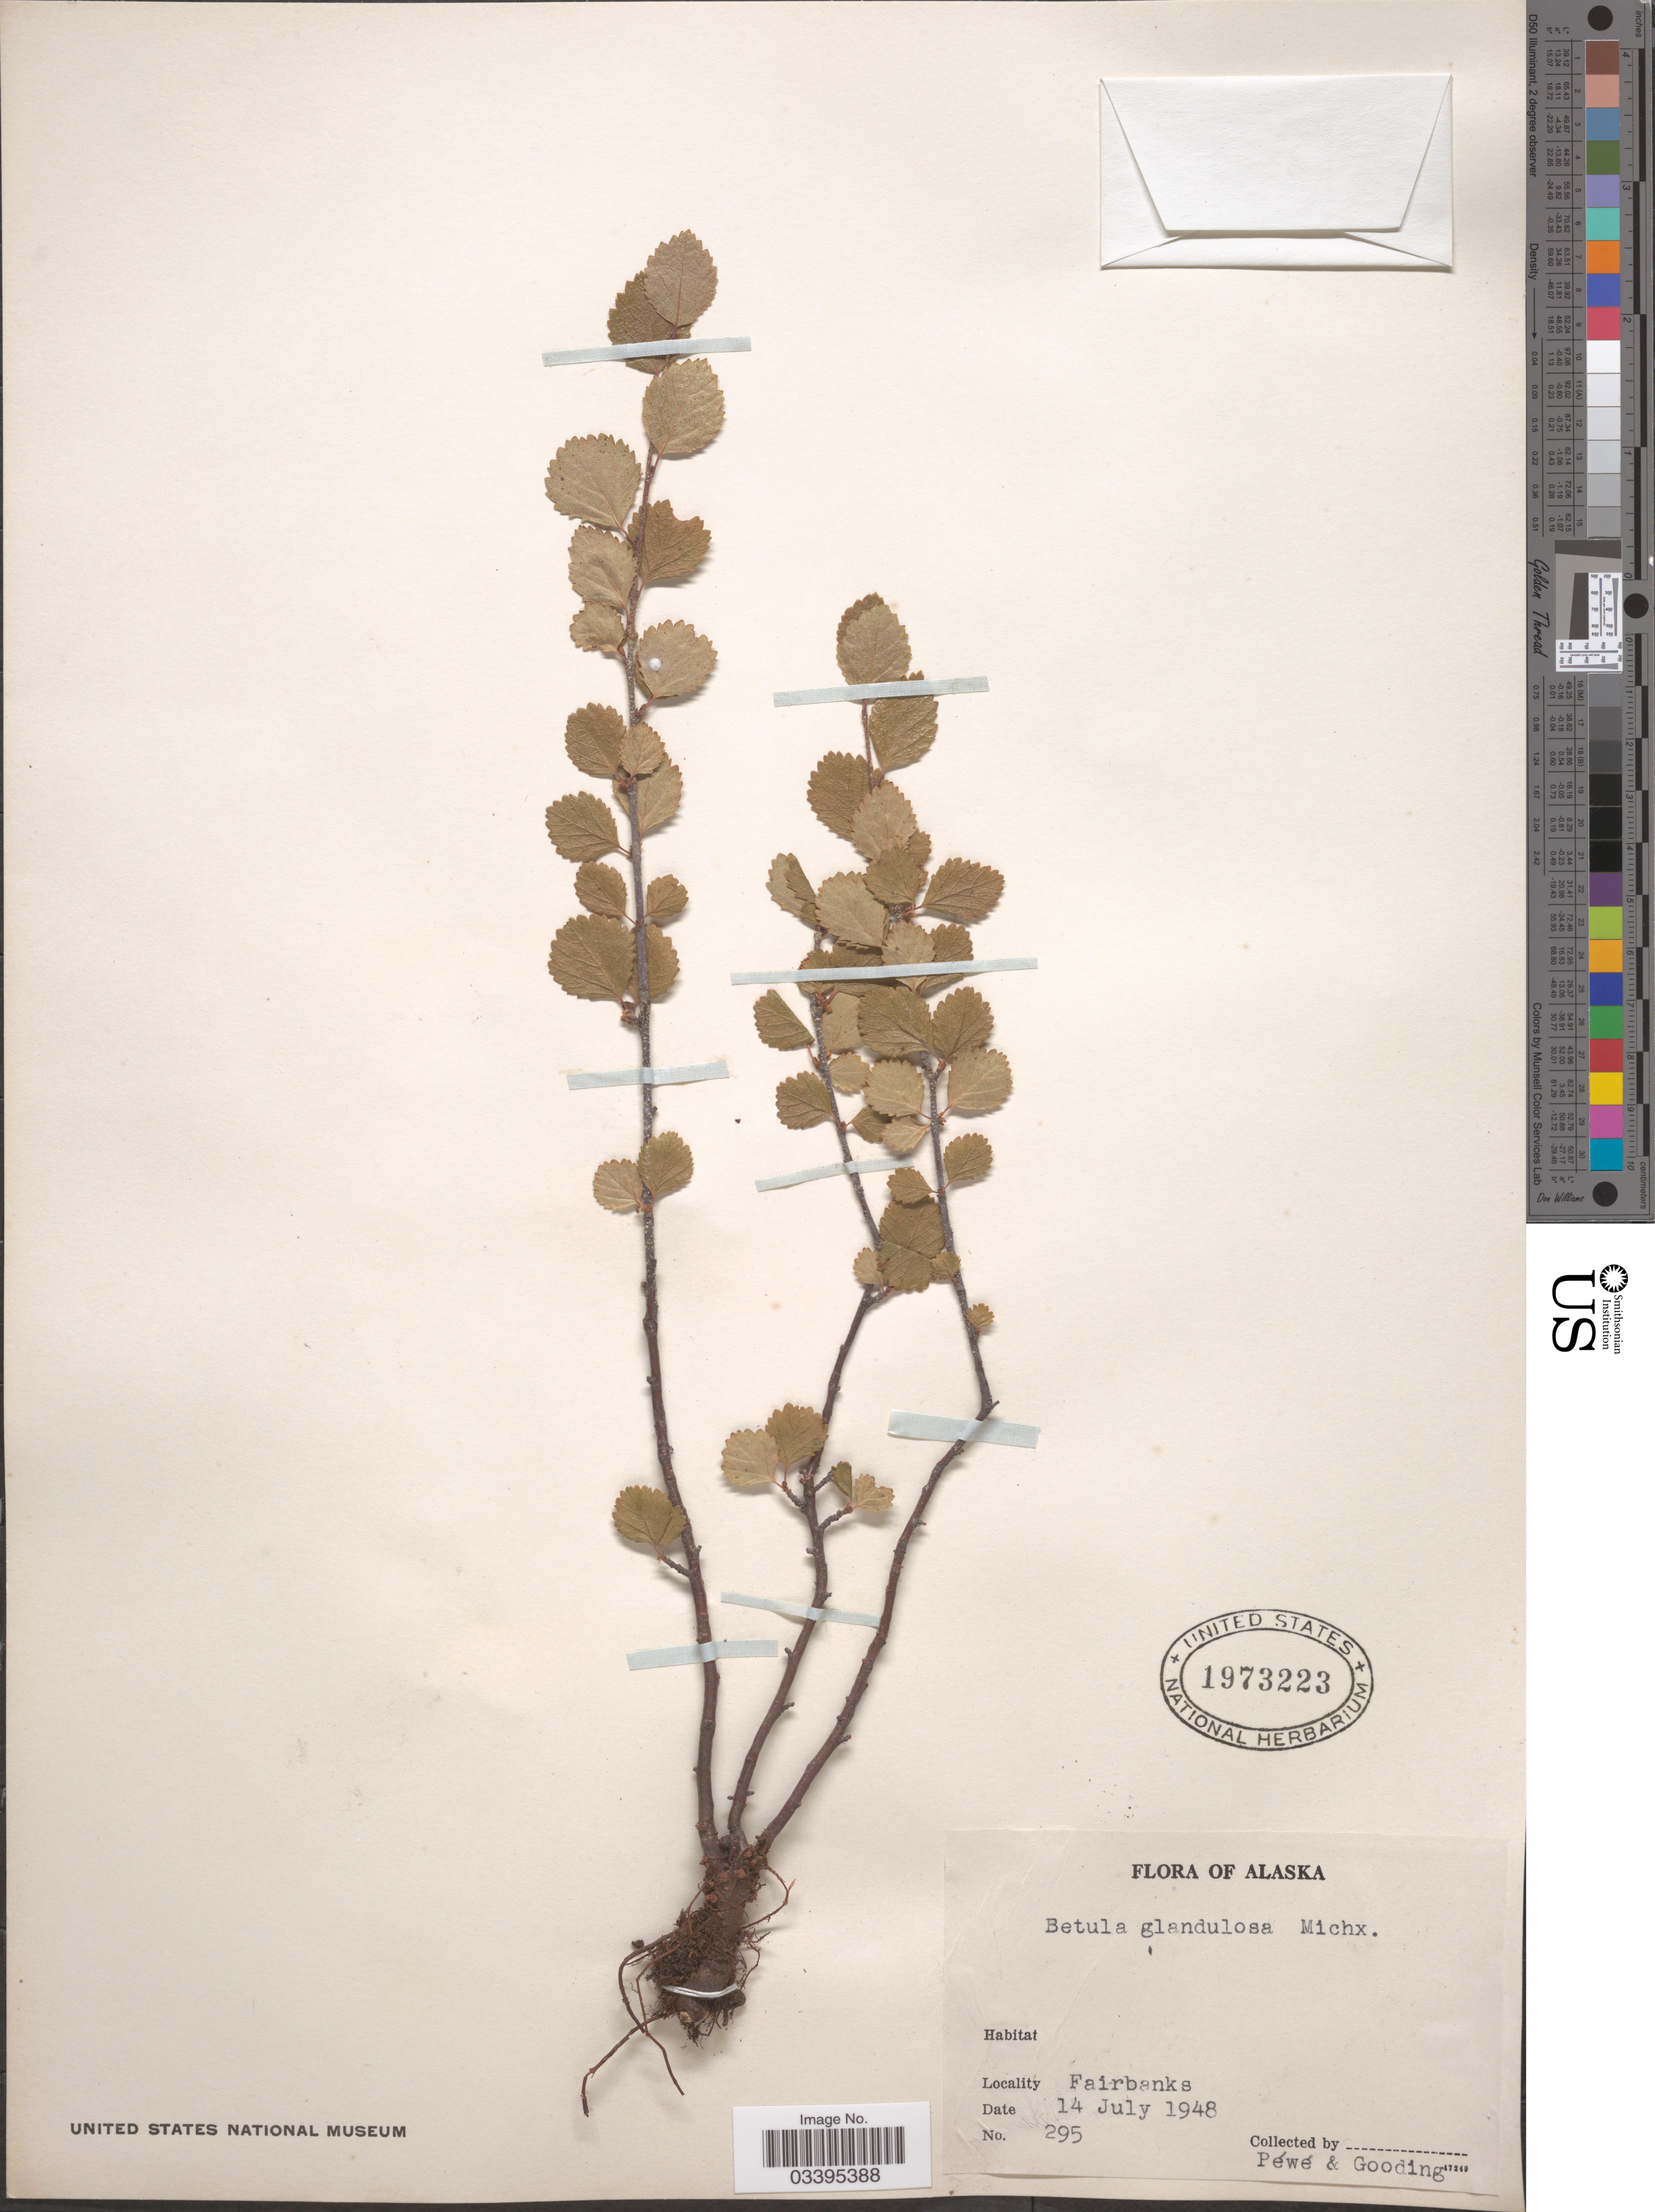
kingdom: Plantae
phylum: Tracheophyta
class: Magnoliopsida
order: Fagales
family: Betulaceae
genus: Betula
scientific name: Betula glandulosa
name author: Michx.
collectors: Pewe & Gooding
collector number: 295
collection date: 1948-07-14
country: United States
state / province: Alaska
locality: Fairbanks.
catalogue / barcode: US 1973223